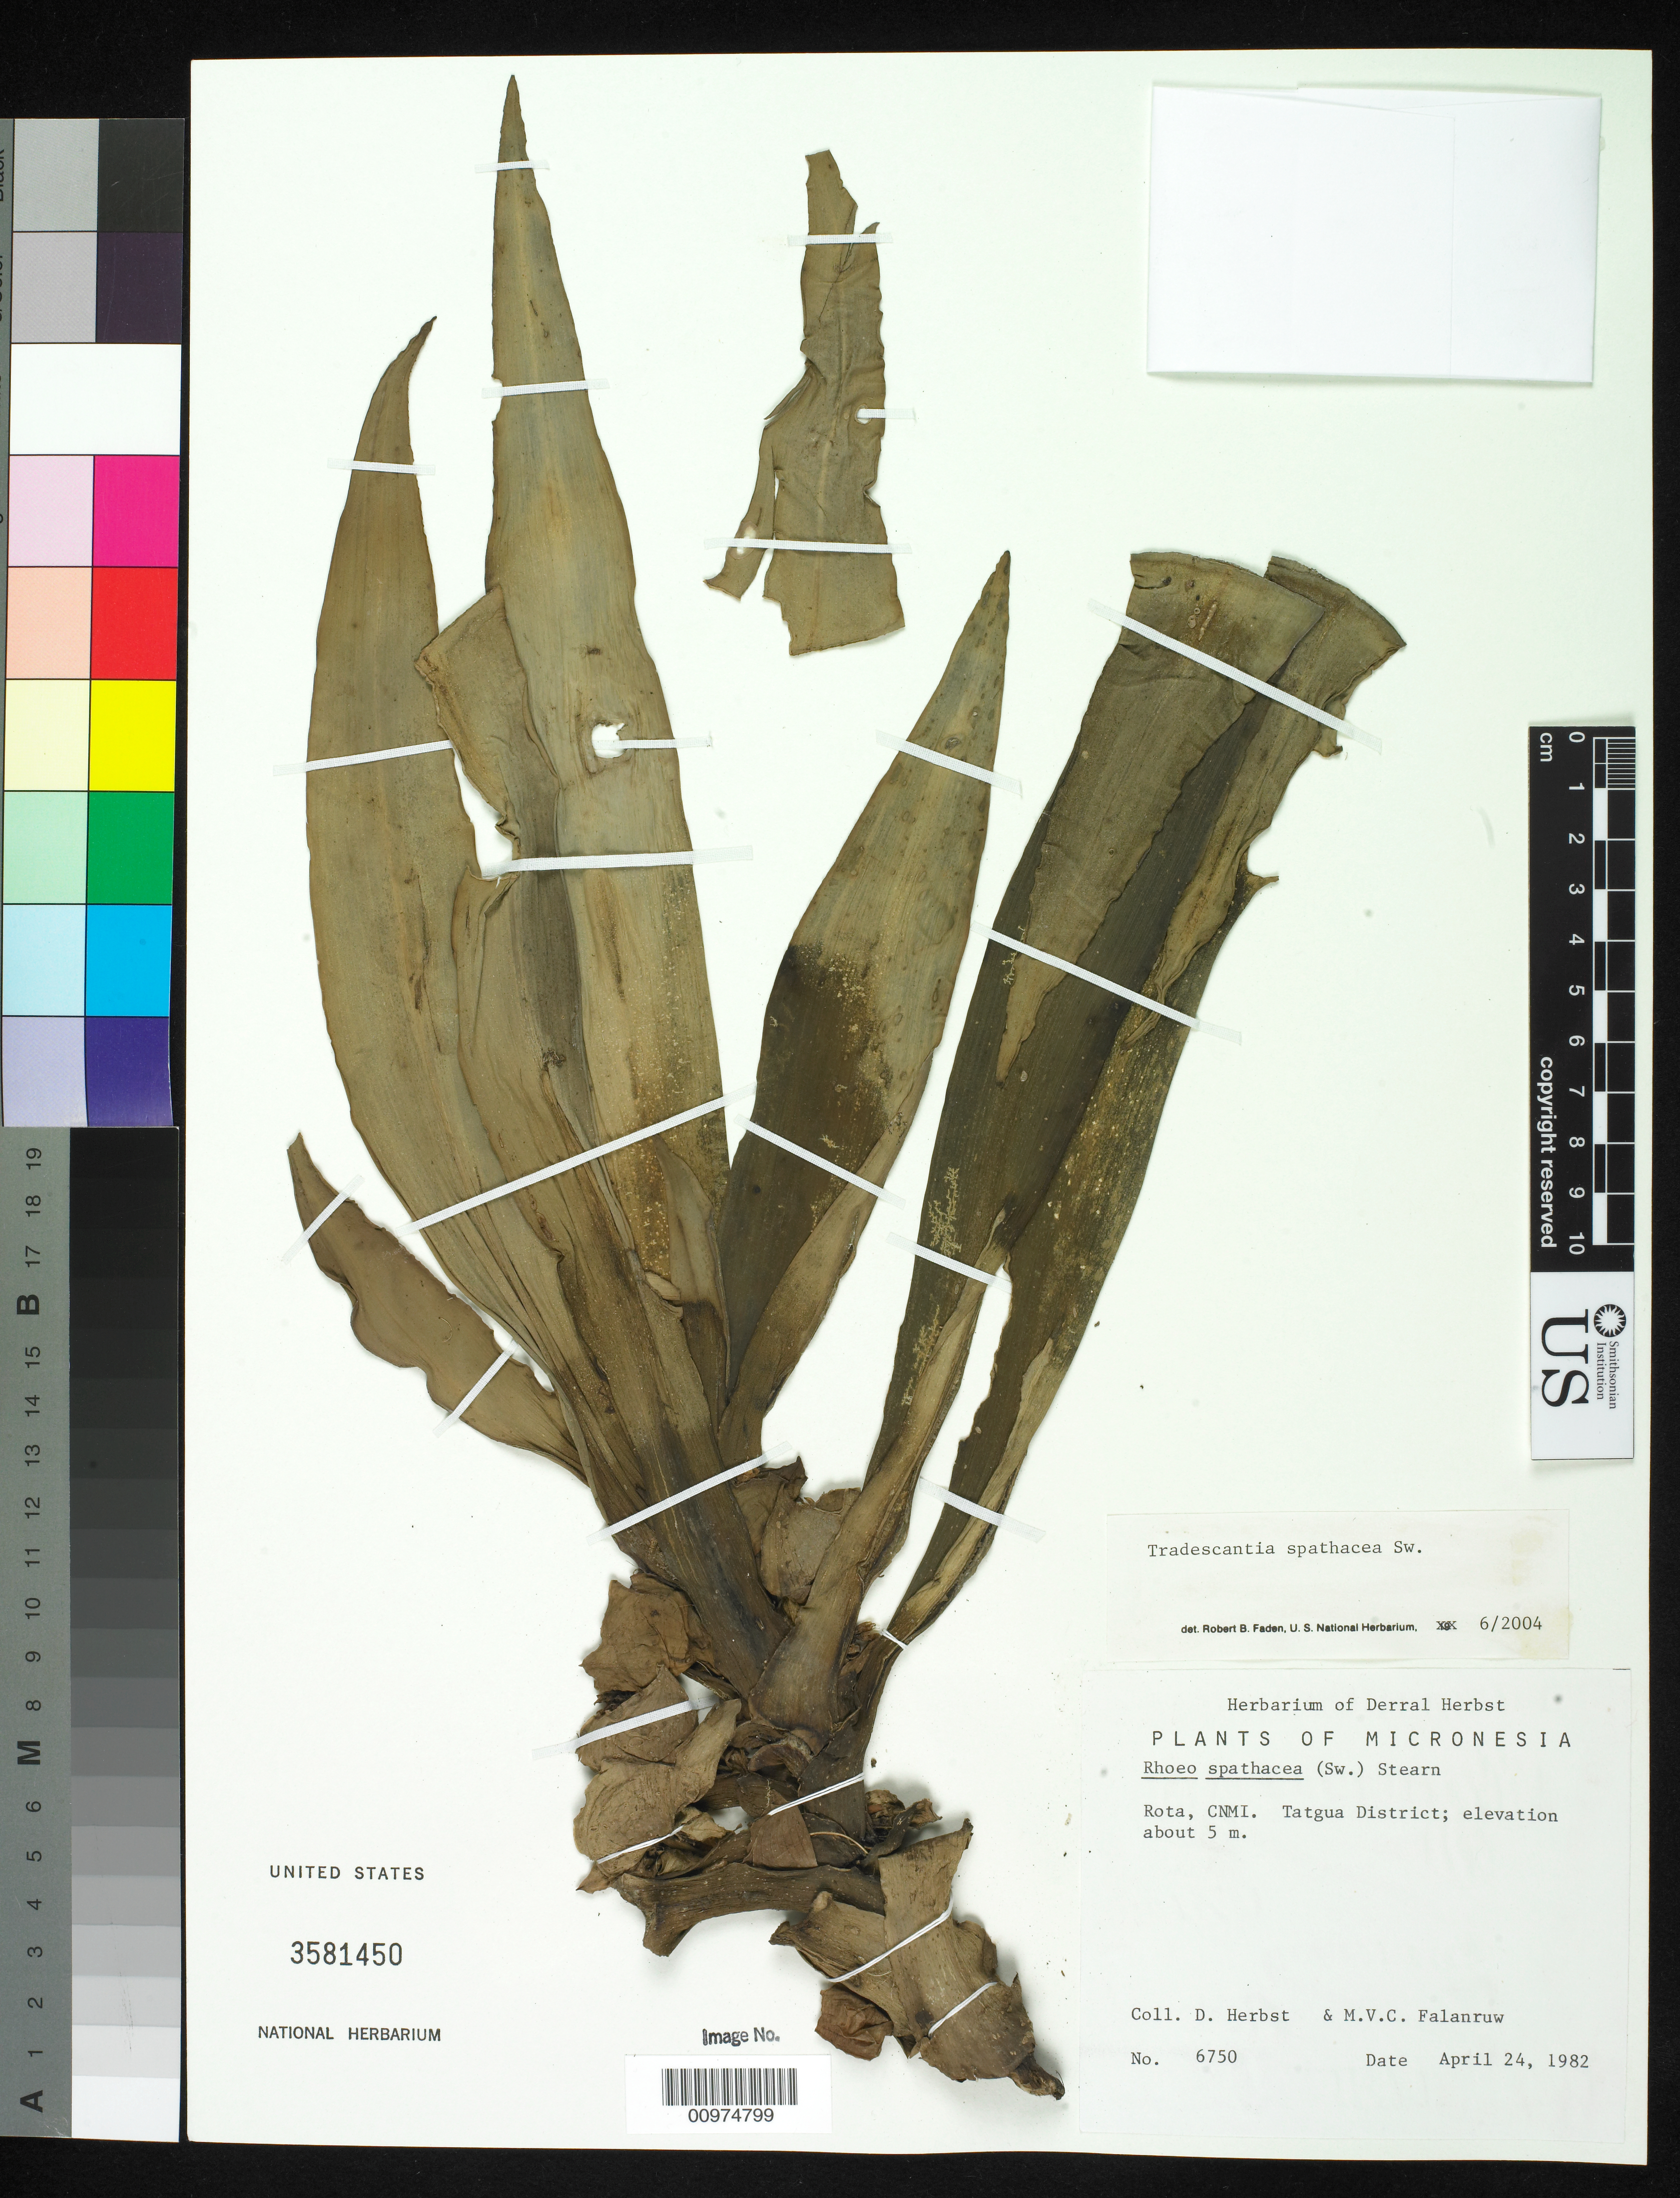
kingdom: Plantae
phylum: Tracheophyta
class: Liliopsida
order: Commelinales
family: Commelinaceae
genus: Tradescantia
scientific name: Tradescantia spathacea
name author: Sw.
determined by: Faden, Robert B., (US), Smithsonian Institution - National Museum of Natural History (UNITED STATES)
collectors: D. R. Herbst & M. V. Falanruw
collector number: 6750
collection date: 1982-04-24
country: Northern Mariana Islands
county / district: Tatgua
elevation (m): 5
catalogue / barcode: US 3581450